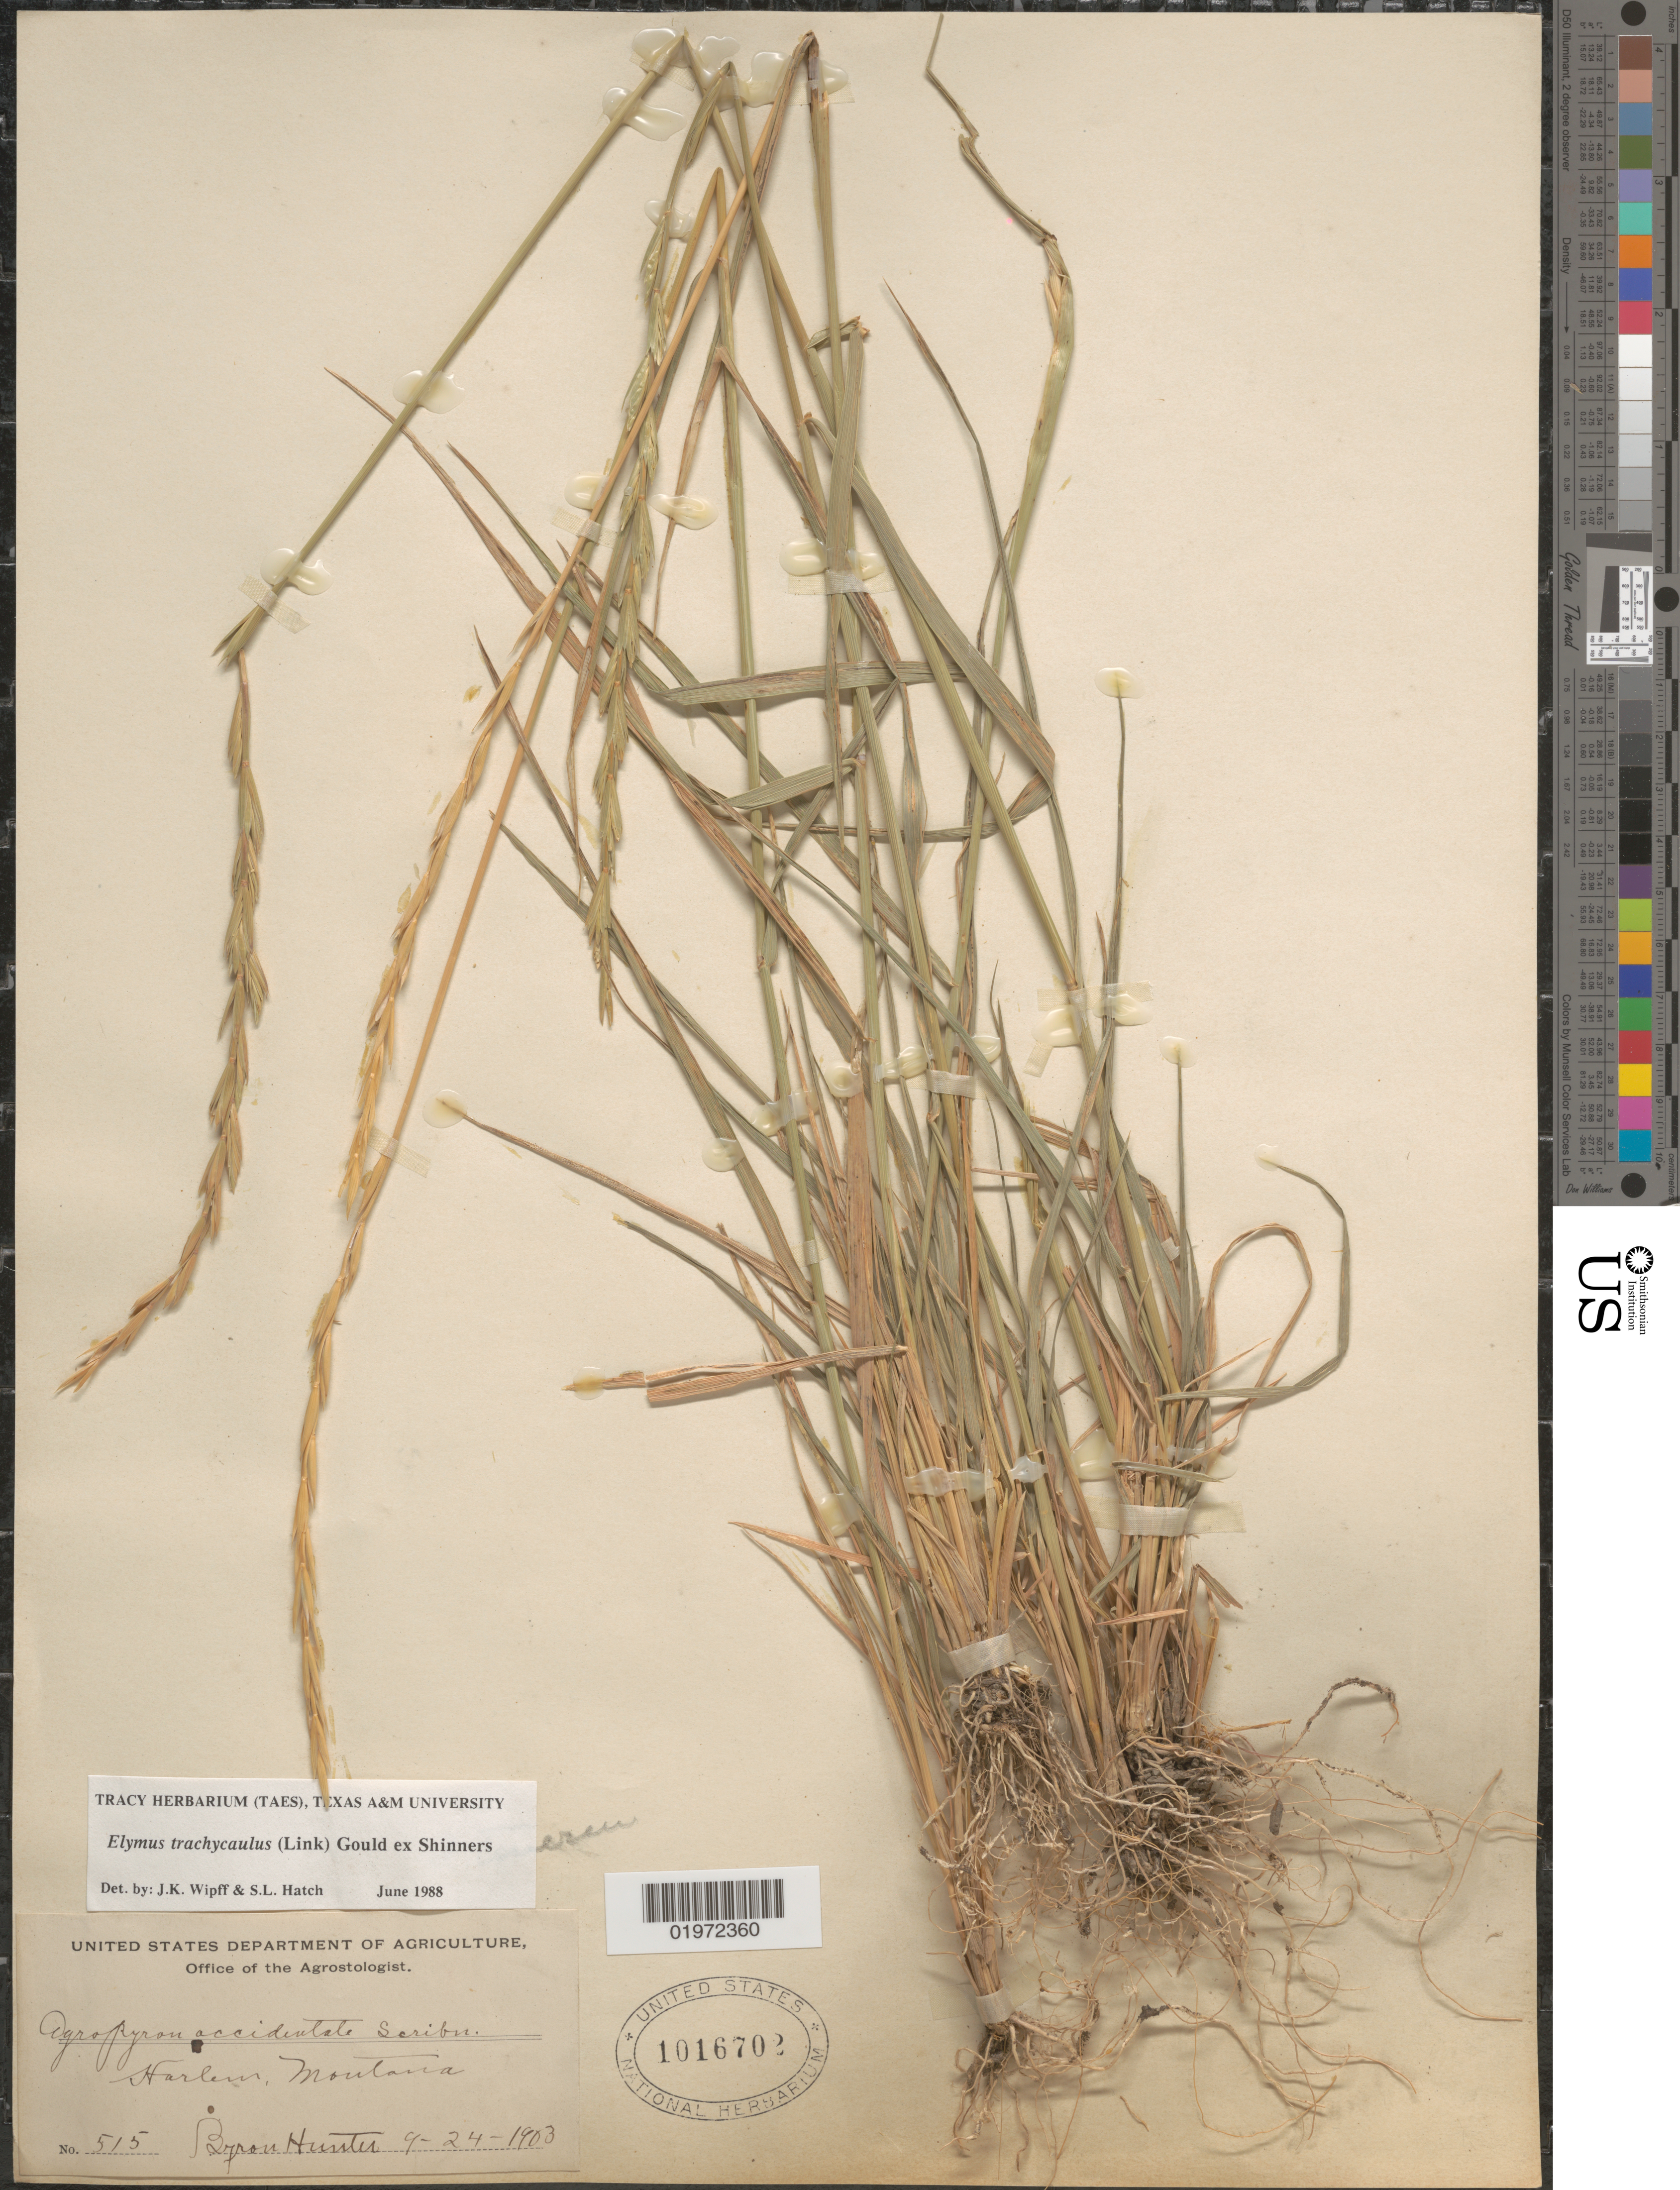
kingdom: Plantae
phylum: Tracheophyta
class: Liliopsida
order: Poales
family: Poaceae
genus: Elymus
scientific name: Elymus trachycaulus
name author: (Link) Gould ex Shinners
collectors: B. Hunter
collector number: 515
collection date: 1903-09-24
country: United States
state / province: Montana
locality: Harlem.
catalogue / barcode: US 1016702